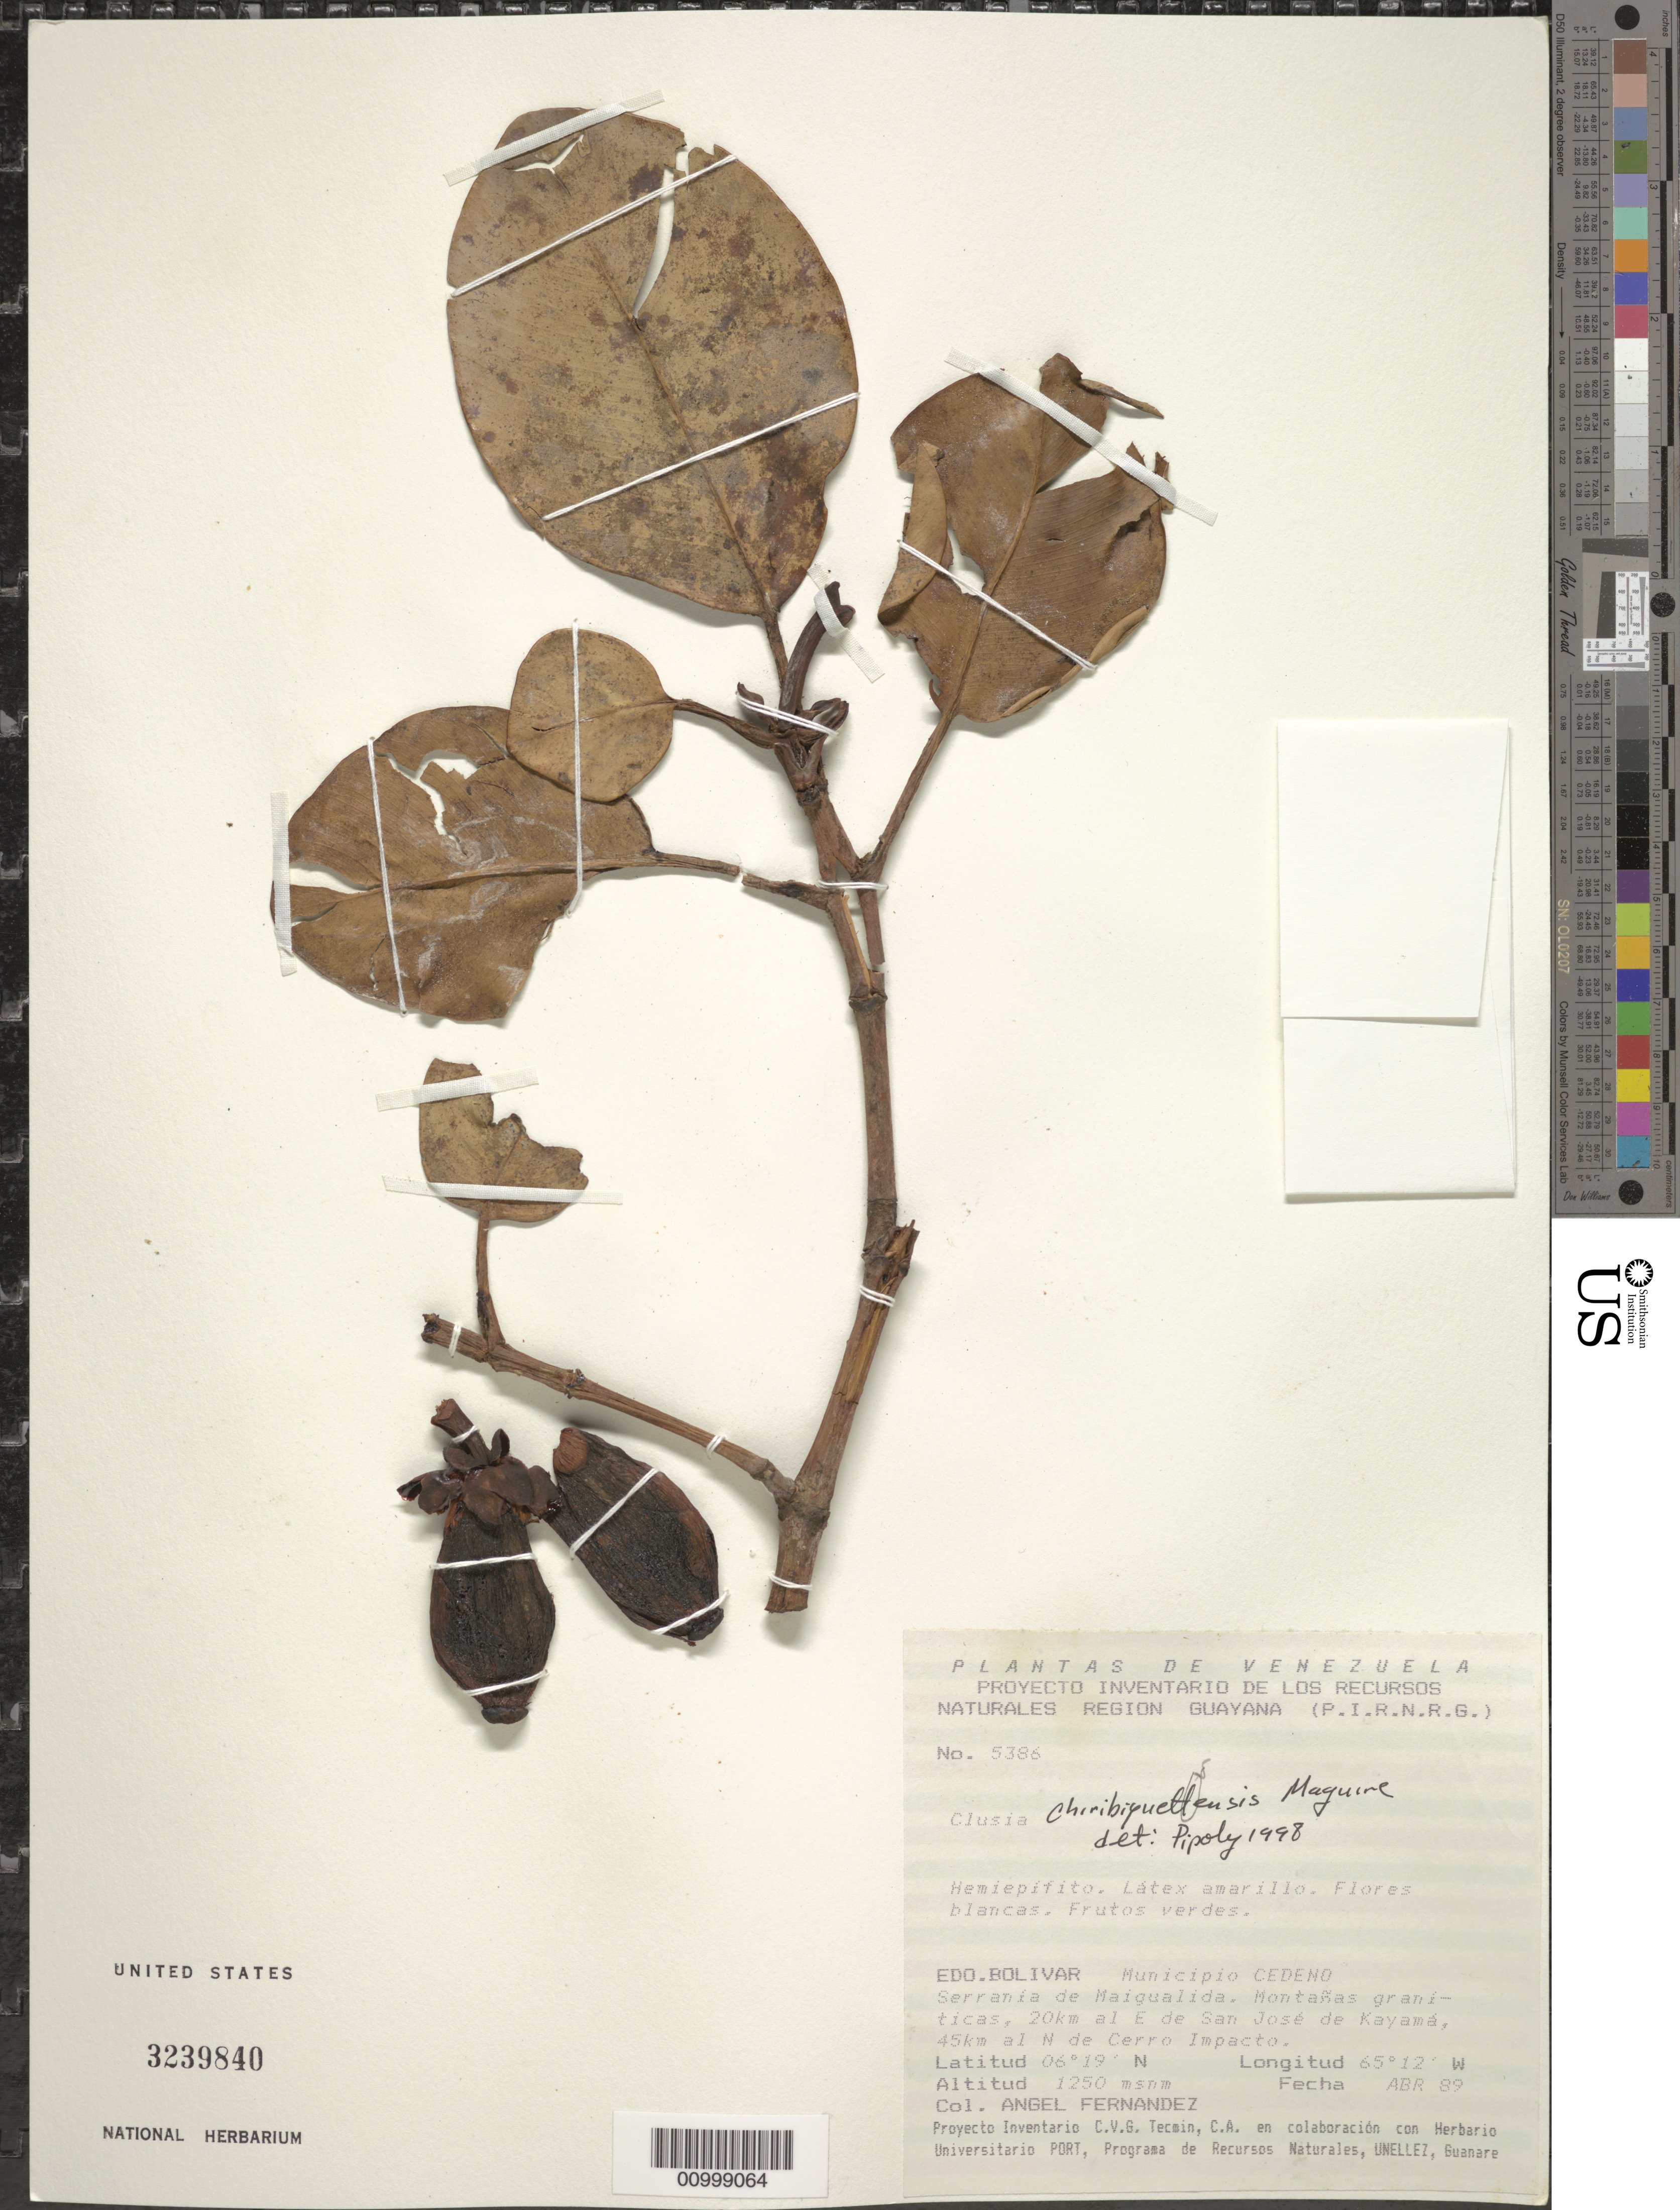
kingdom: Plantae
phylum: Tracheophyta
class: Magnoliopsida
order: Malpighiales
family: Clusiaceae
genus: Clusia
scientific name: Clusia chiribiquetensis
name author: Maguire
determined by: Pipoly, J. J., III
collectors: A. Fernández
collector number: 5386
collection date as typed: Apr-89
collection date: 1989-04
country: Venezuela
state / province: Bolívar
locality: Serrania de Maigualida, 20 km al E de San Jose de Kayama, 45 km al N de Cerro Impacto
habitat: Montanas graniticas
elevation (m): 1250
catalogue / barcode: US 3239840